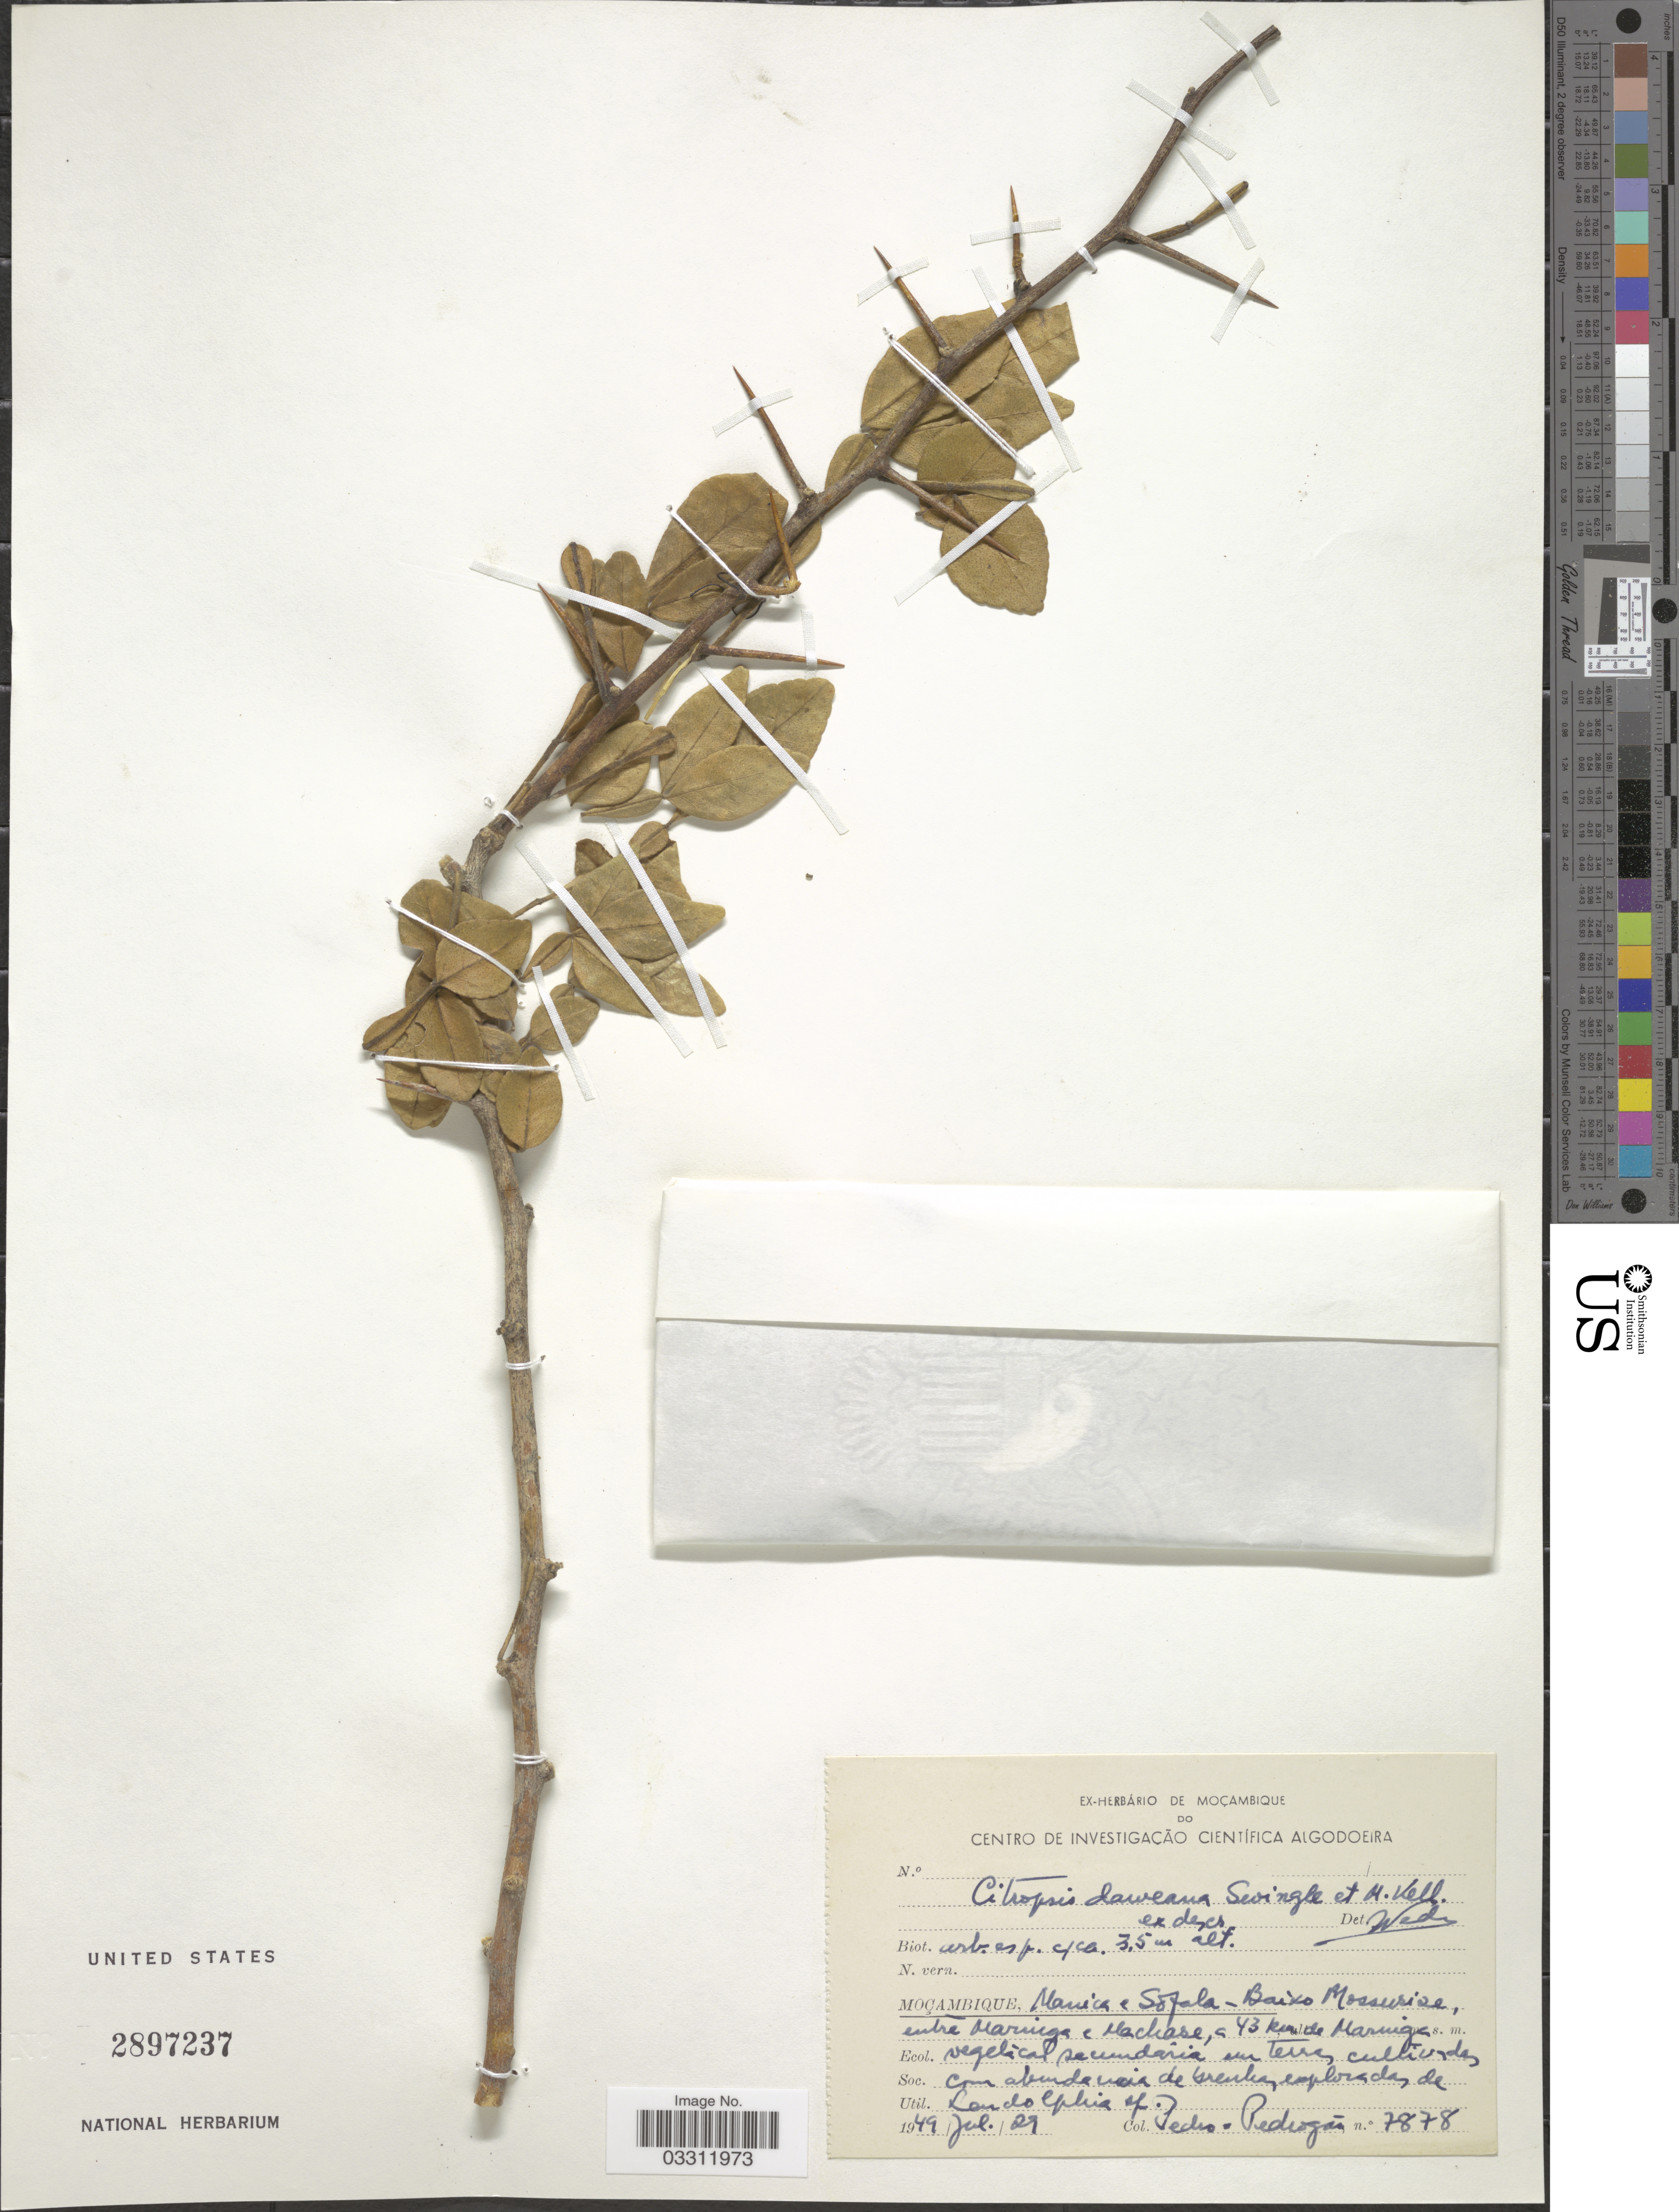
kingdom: Plantae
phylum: Tracheophyta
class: Magnoliopsida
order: Sapindales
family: Rutaceae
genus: Citropsis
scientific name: Citropsis daweana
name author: Swingle & M. Kellerm.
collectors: Pedro & Pedrogao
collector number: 7878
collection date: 1949-07-29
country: Mozambique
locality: Moçambique, Manica e Sofala. Mossurize (B.). Madanda, entre Maringa e Machase, a 43 km de Maringa.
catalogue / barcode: US 2897237